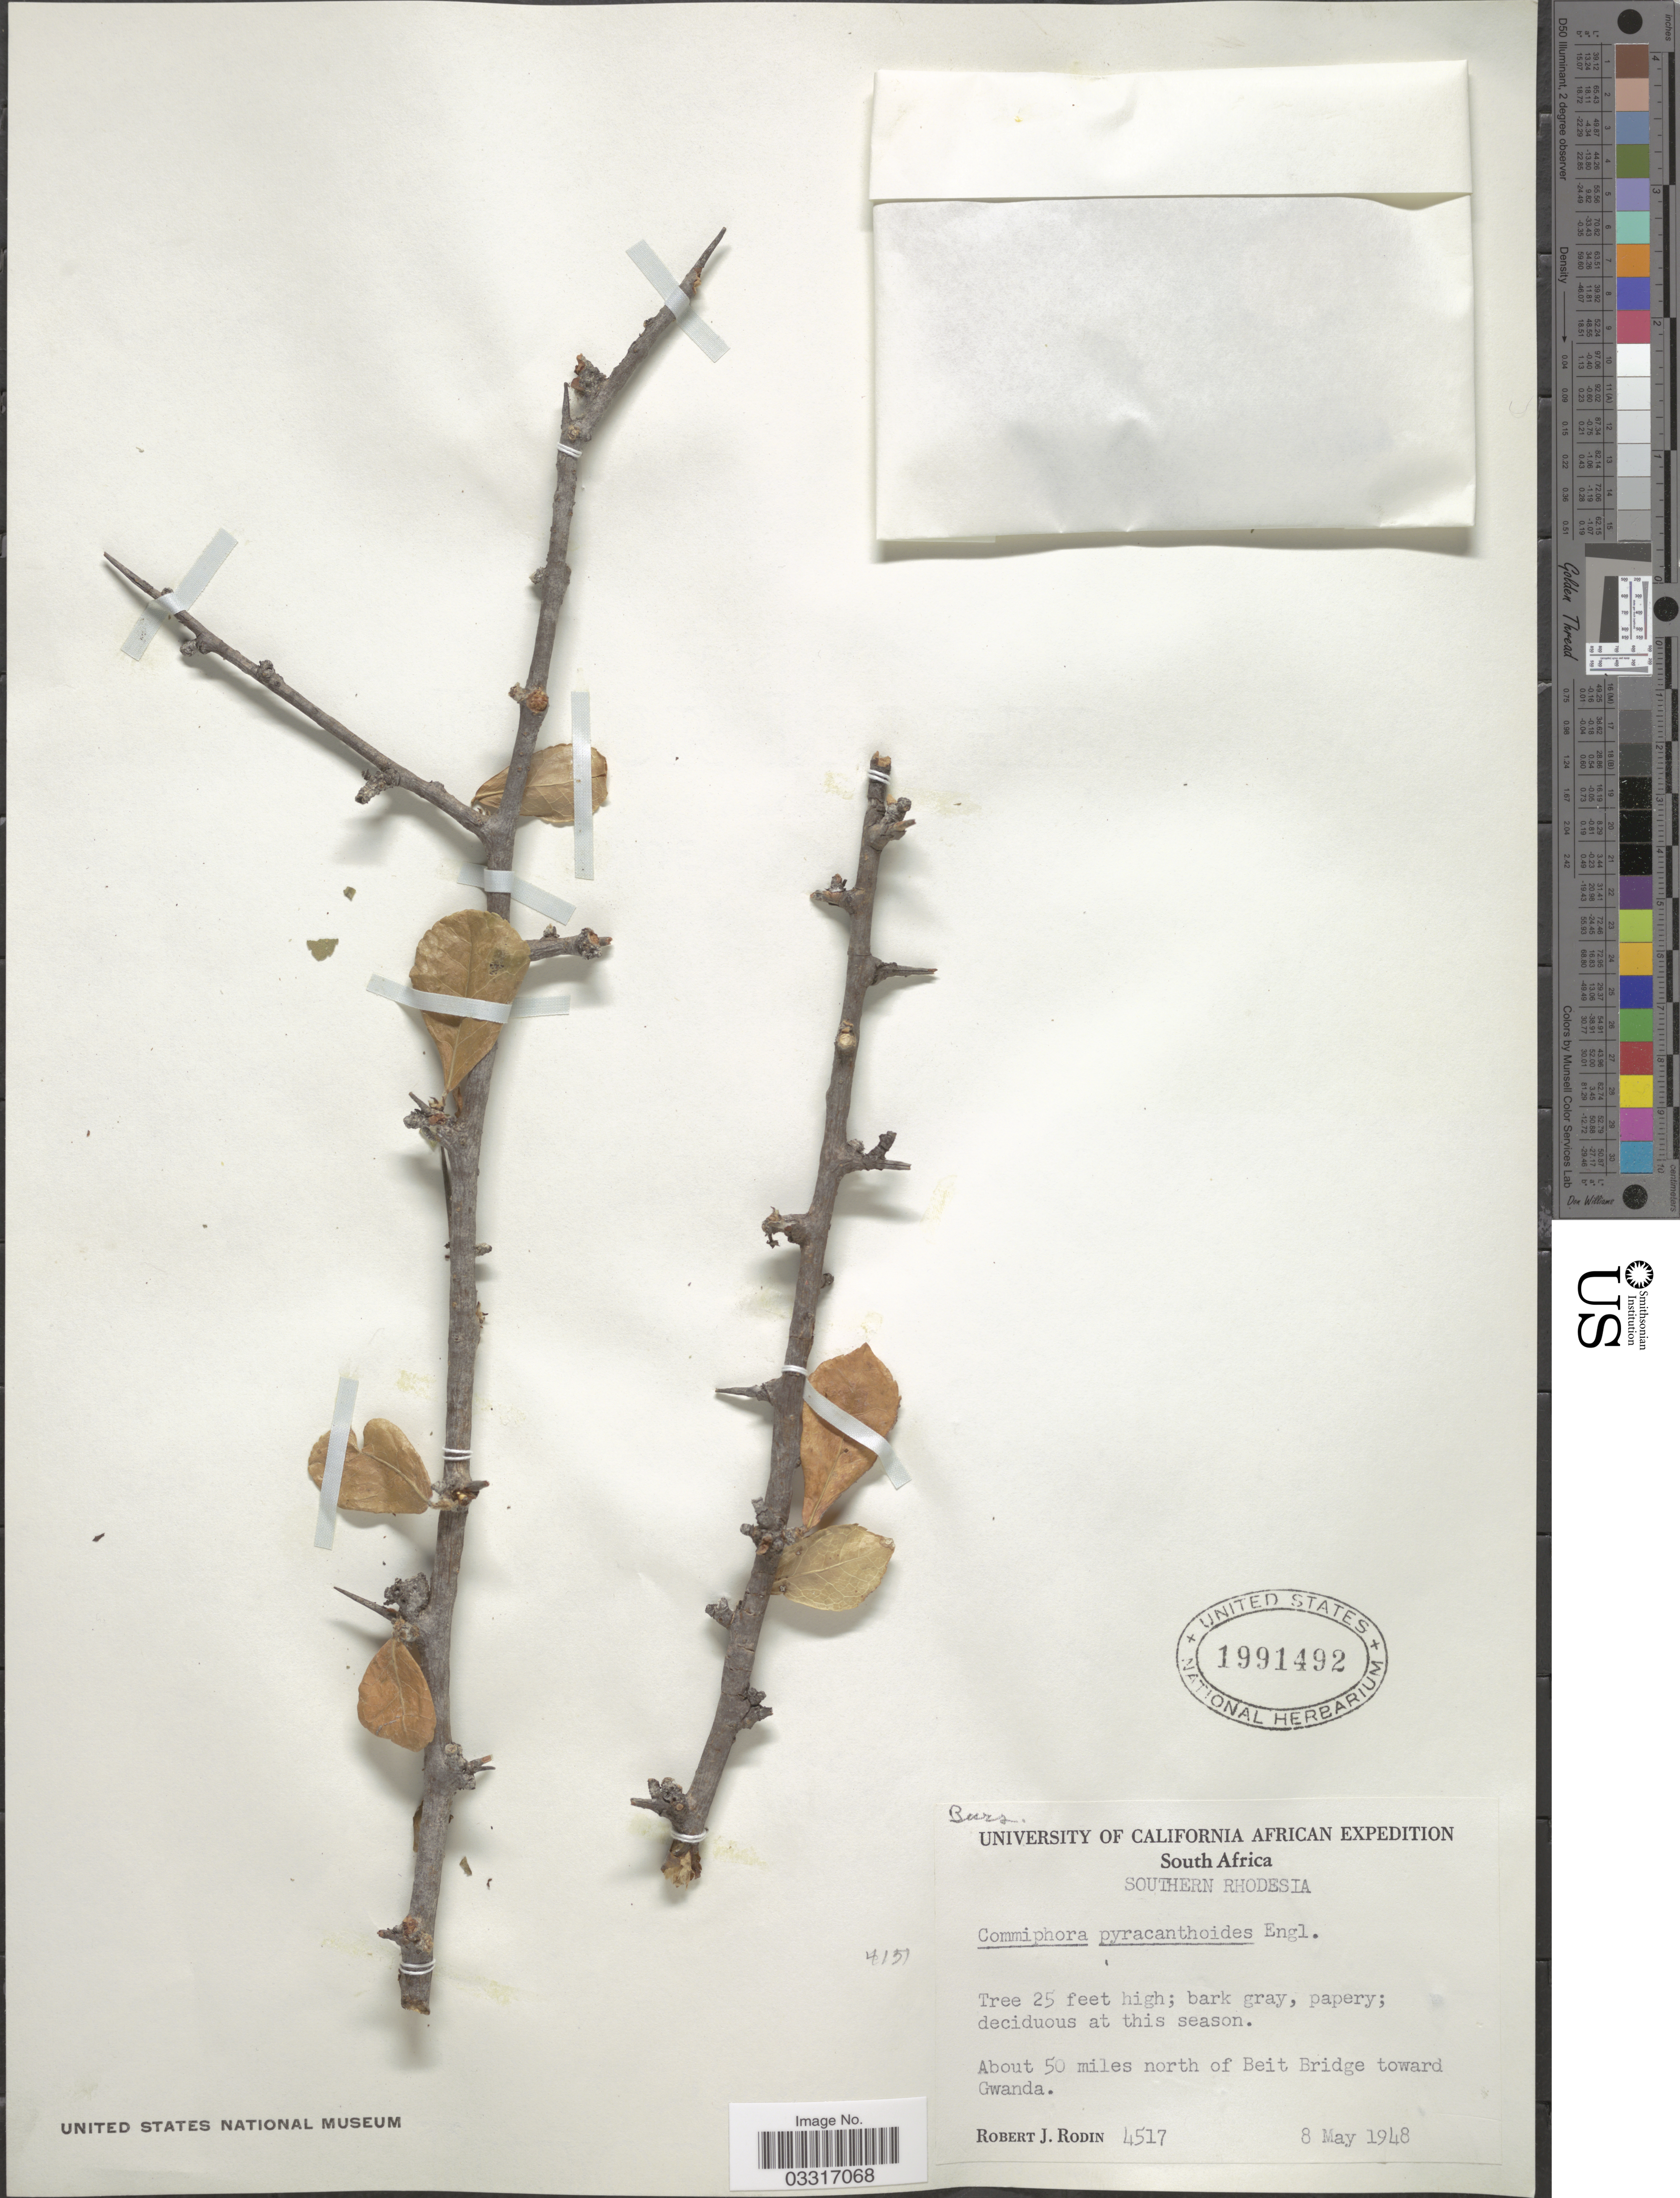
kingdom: Plantae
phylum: Tracheophyta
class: Magnoliopsida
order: Sapindales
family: Burseraceae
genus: Commiphora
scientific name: Commiphora pyracanthoides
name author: Engl.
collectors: R. J. Rodin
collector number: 4517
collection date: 1948-05-08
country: Zimbabwe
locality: Southern Rhodesia. About 50 miles north of Beit Bridge toward Gwanda.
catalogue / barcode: US 1991492